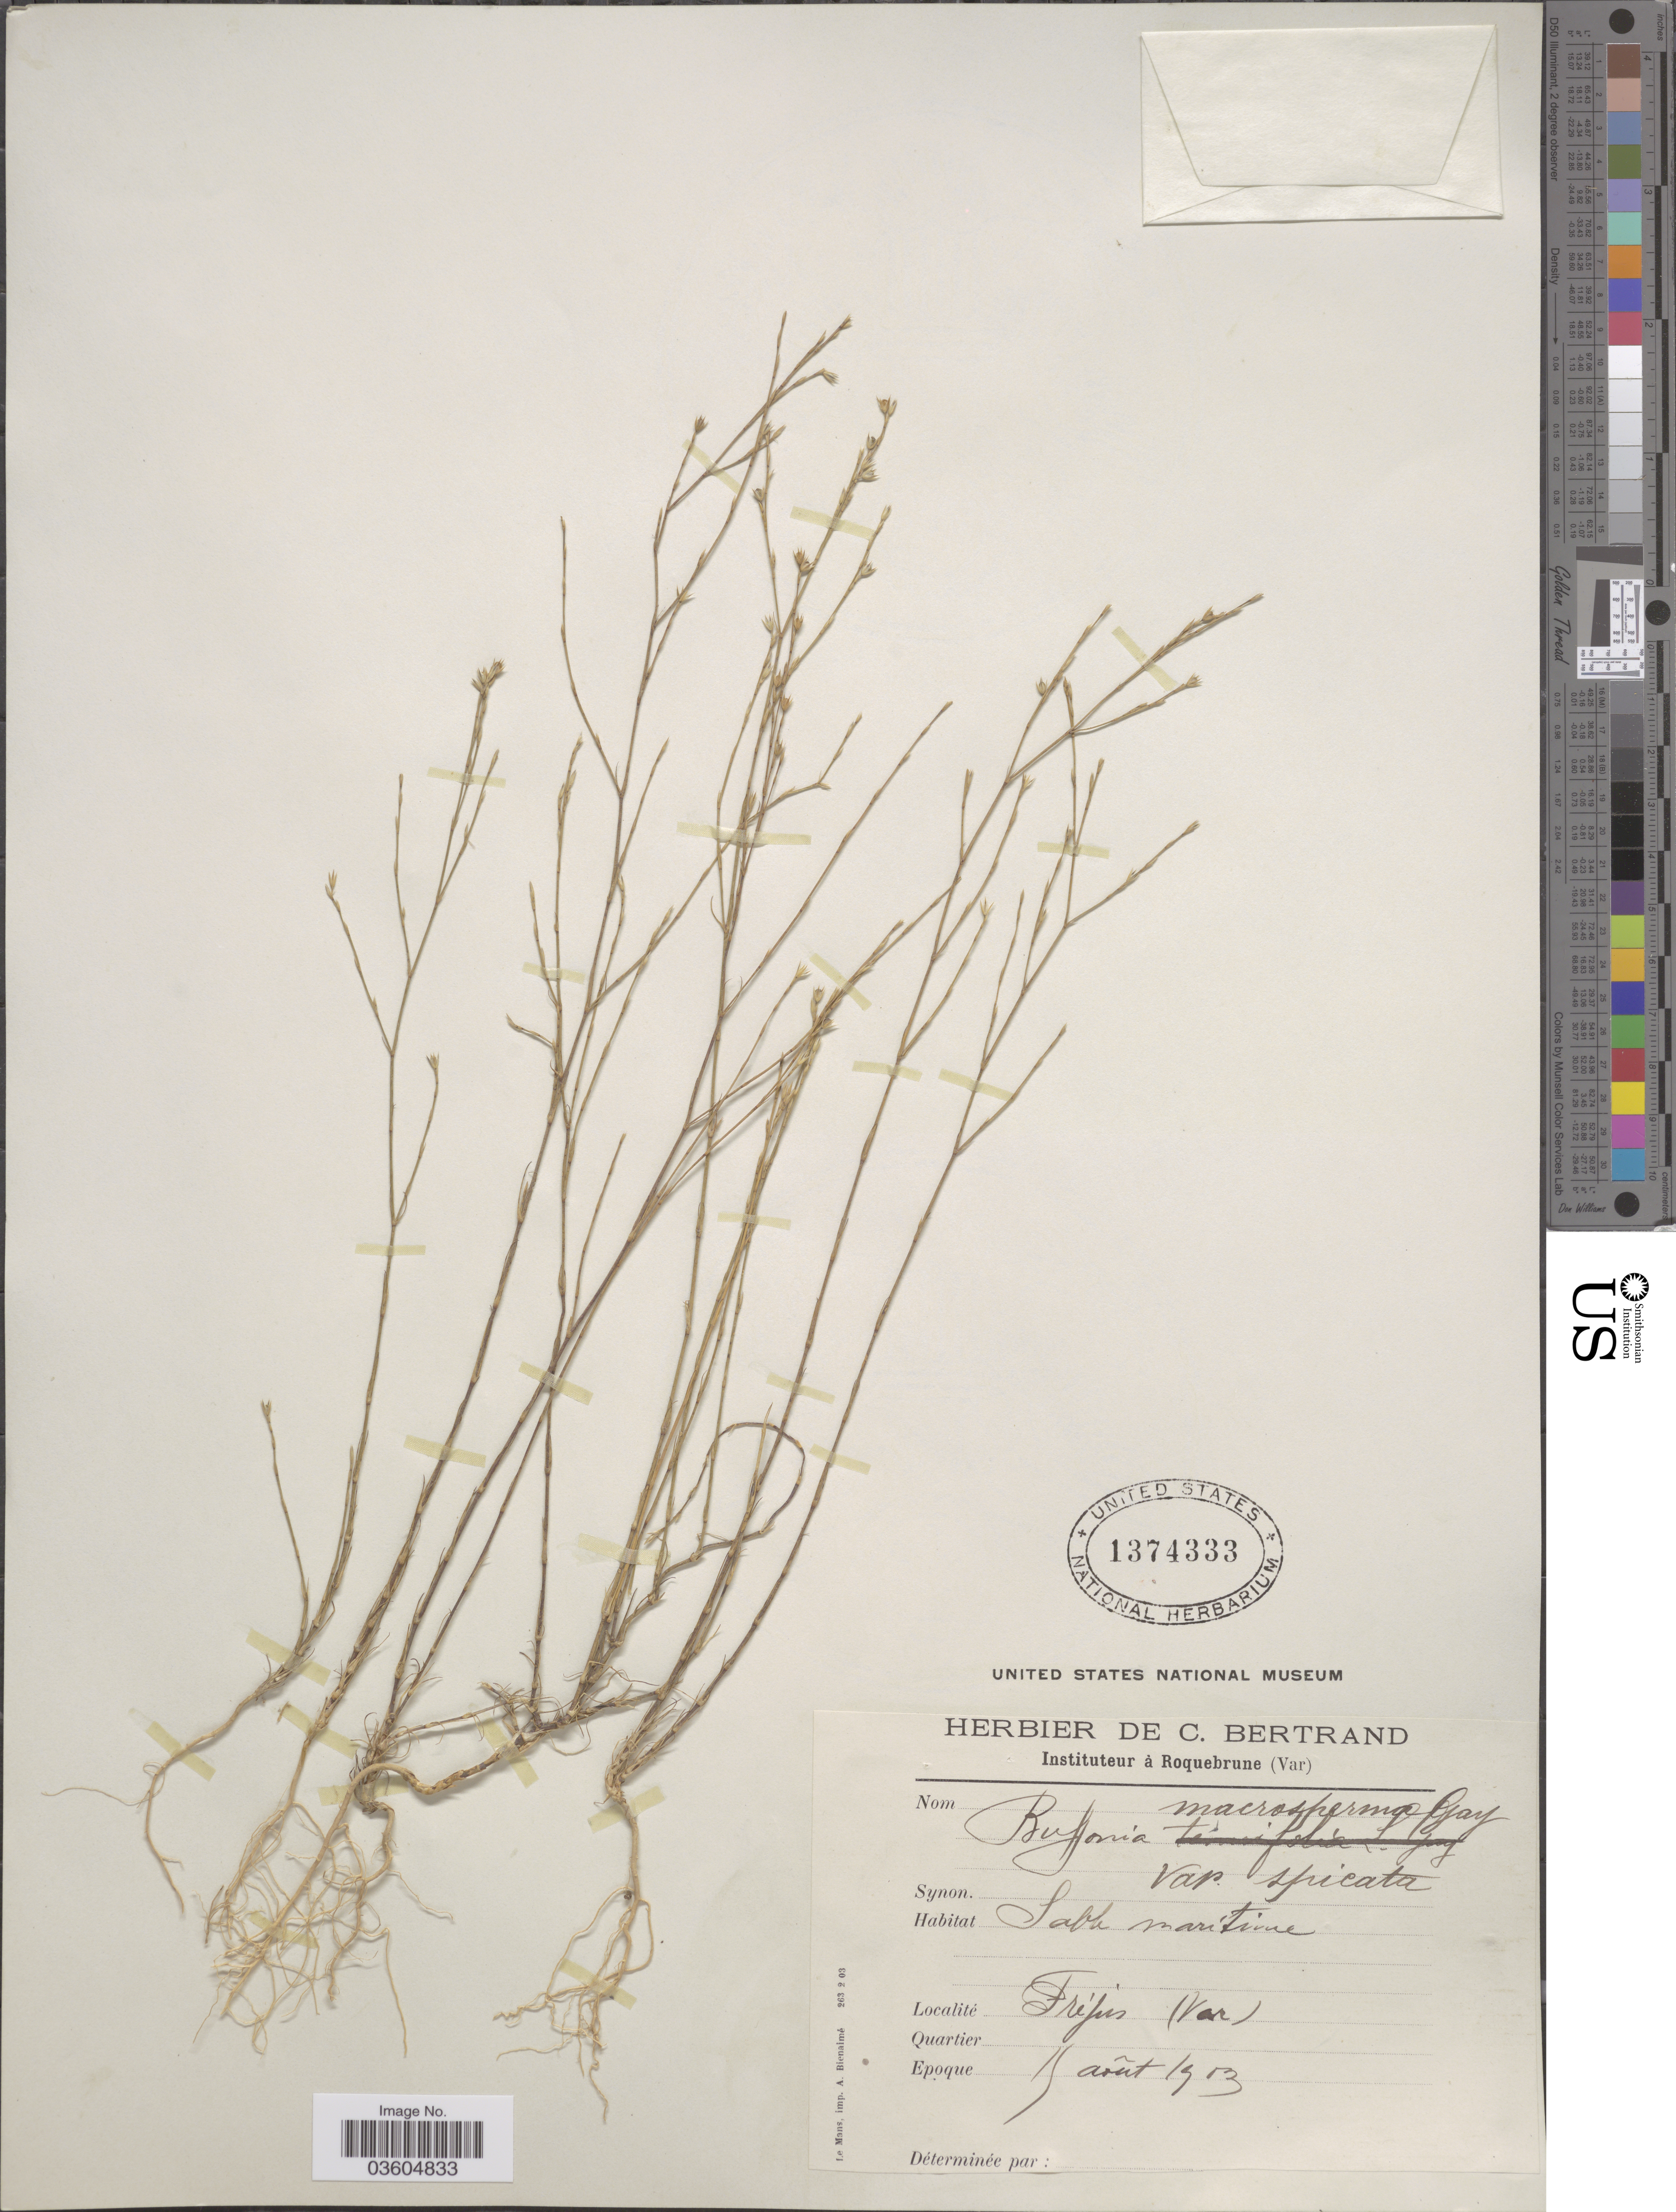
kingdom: Plantae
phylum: Tracheophyta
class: Magnoliopsida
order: Caryophyllales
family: Caryophyllaceae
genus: Bufonia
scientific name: Bufonia macrosperma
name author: J. Gay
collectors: Ex herb. C. Bertrand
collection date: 1903-08-15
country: France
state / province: Provence-Alpes-Côte d'Azur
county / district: Var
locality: Frèpis (Var).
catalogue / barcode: US 1374333